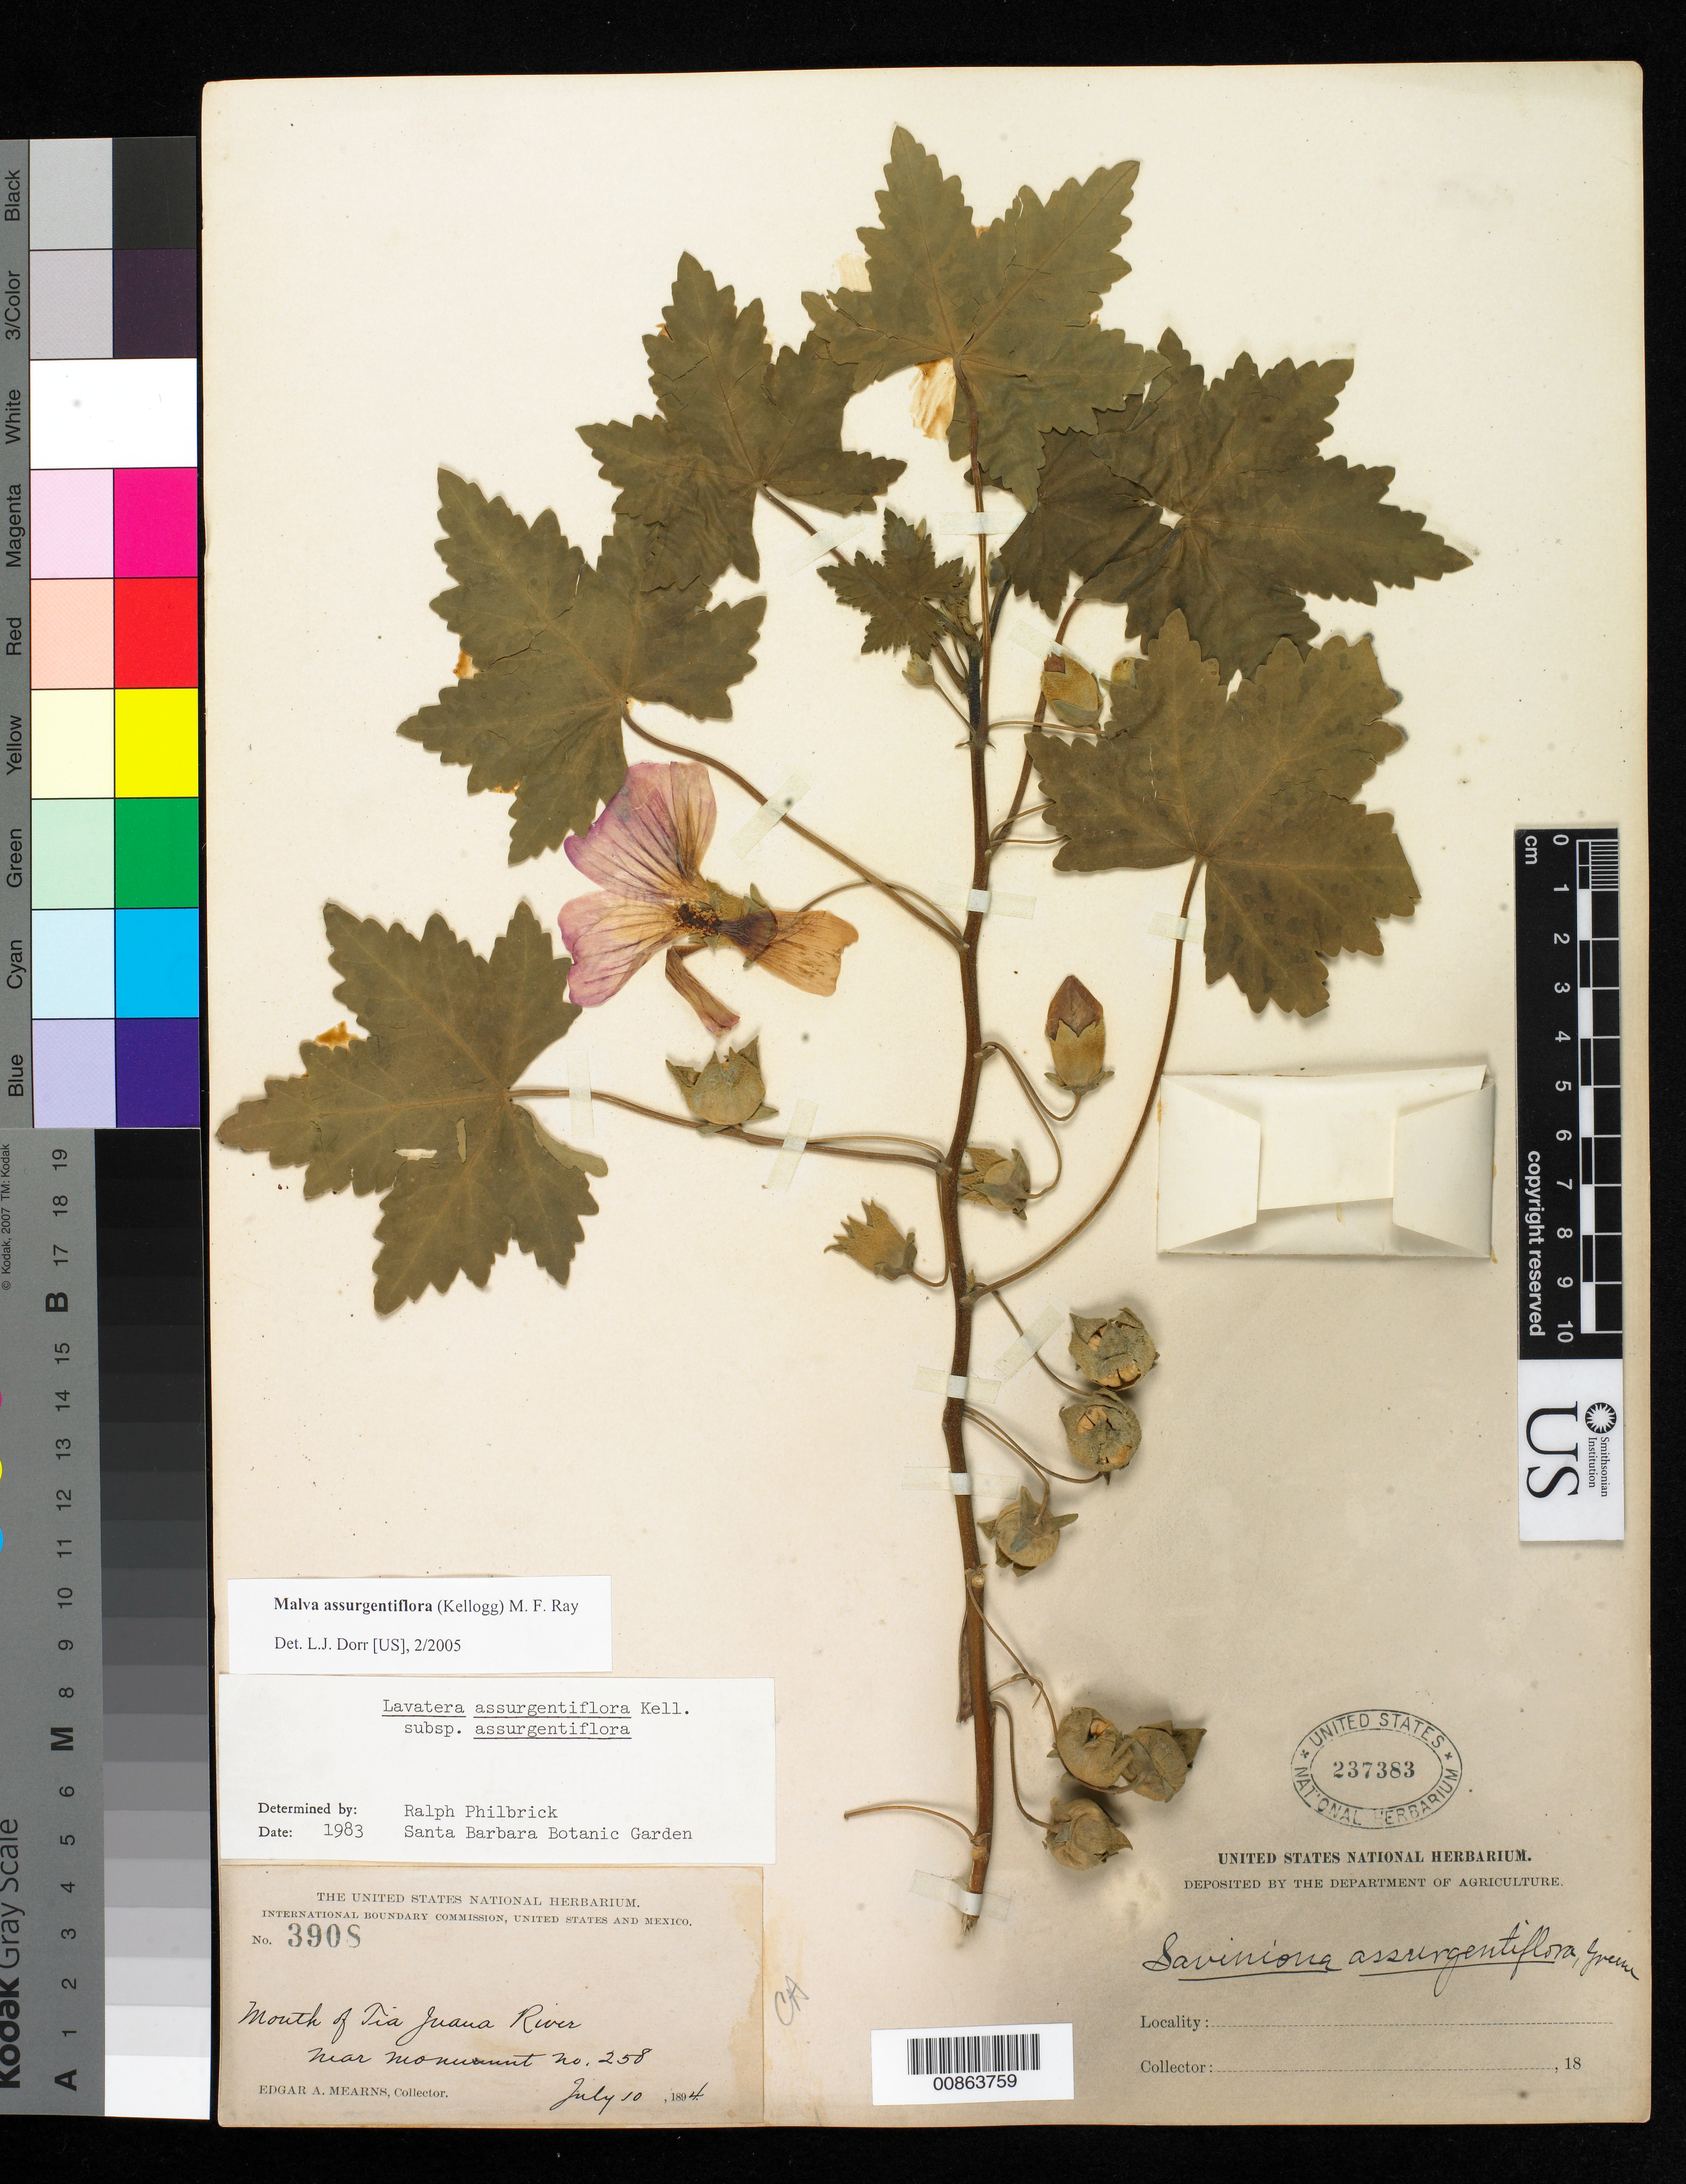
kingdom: Plantae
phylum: Tracheophyta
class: Magnoliopsida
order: Malvales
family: Malvaceae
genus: Malva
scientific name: Malva assurgentiflora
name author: (Kellogg) M.F. Ray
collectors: E. A. Mearns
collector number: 3908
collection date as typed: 10 Jul 1894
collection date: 1894-07-10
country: United States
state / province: California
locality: Mouth of Tia Juana (Tijuana) River, near monument no. 258.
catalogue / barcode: US 237383